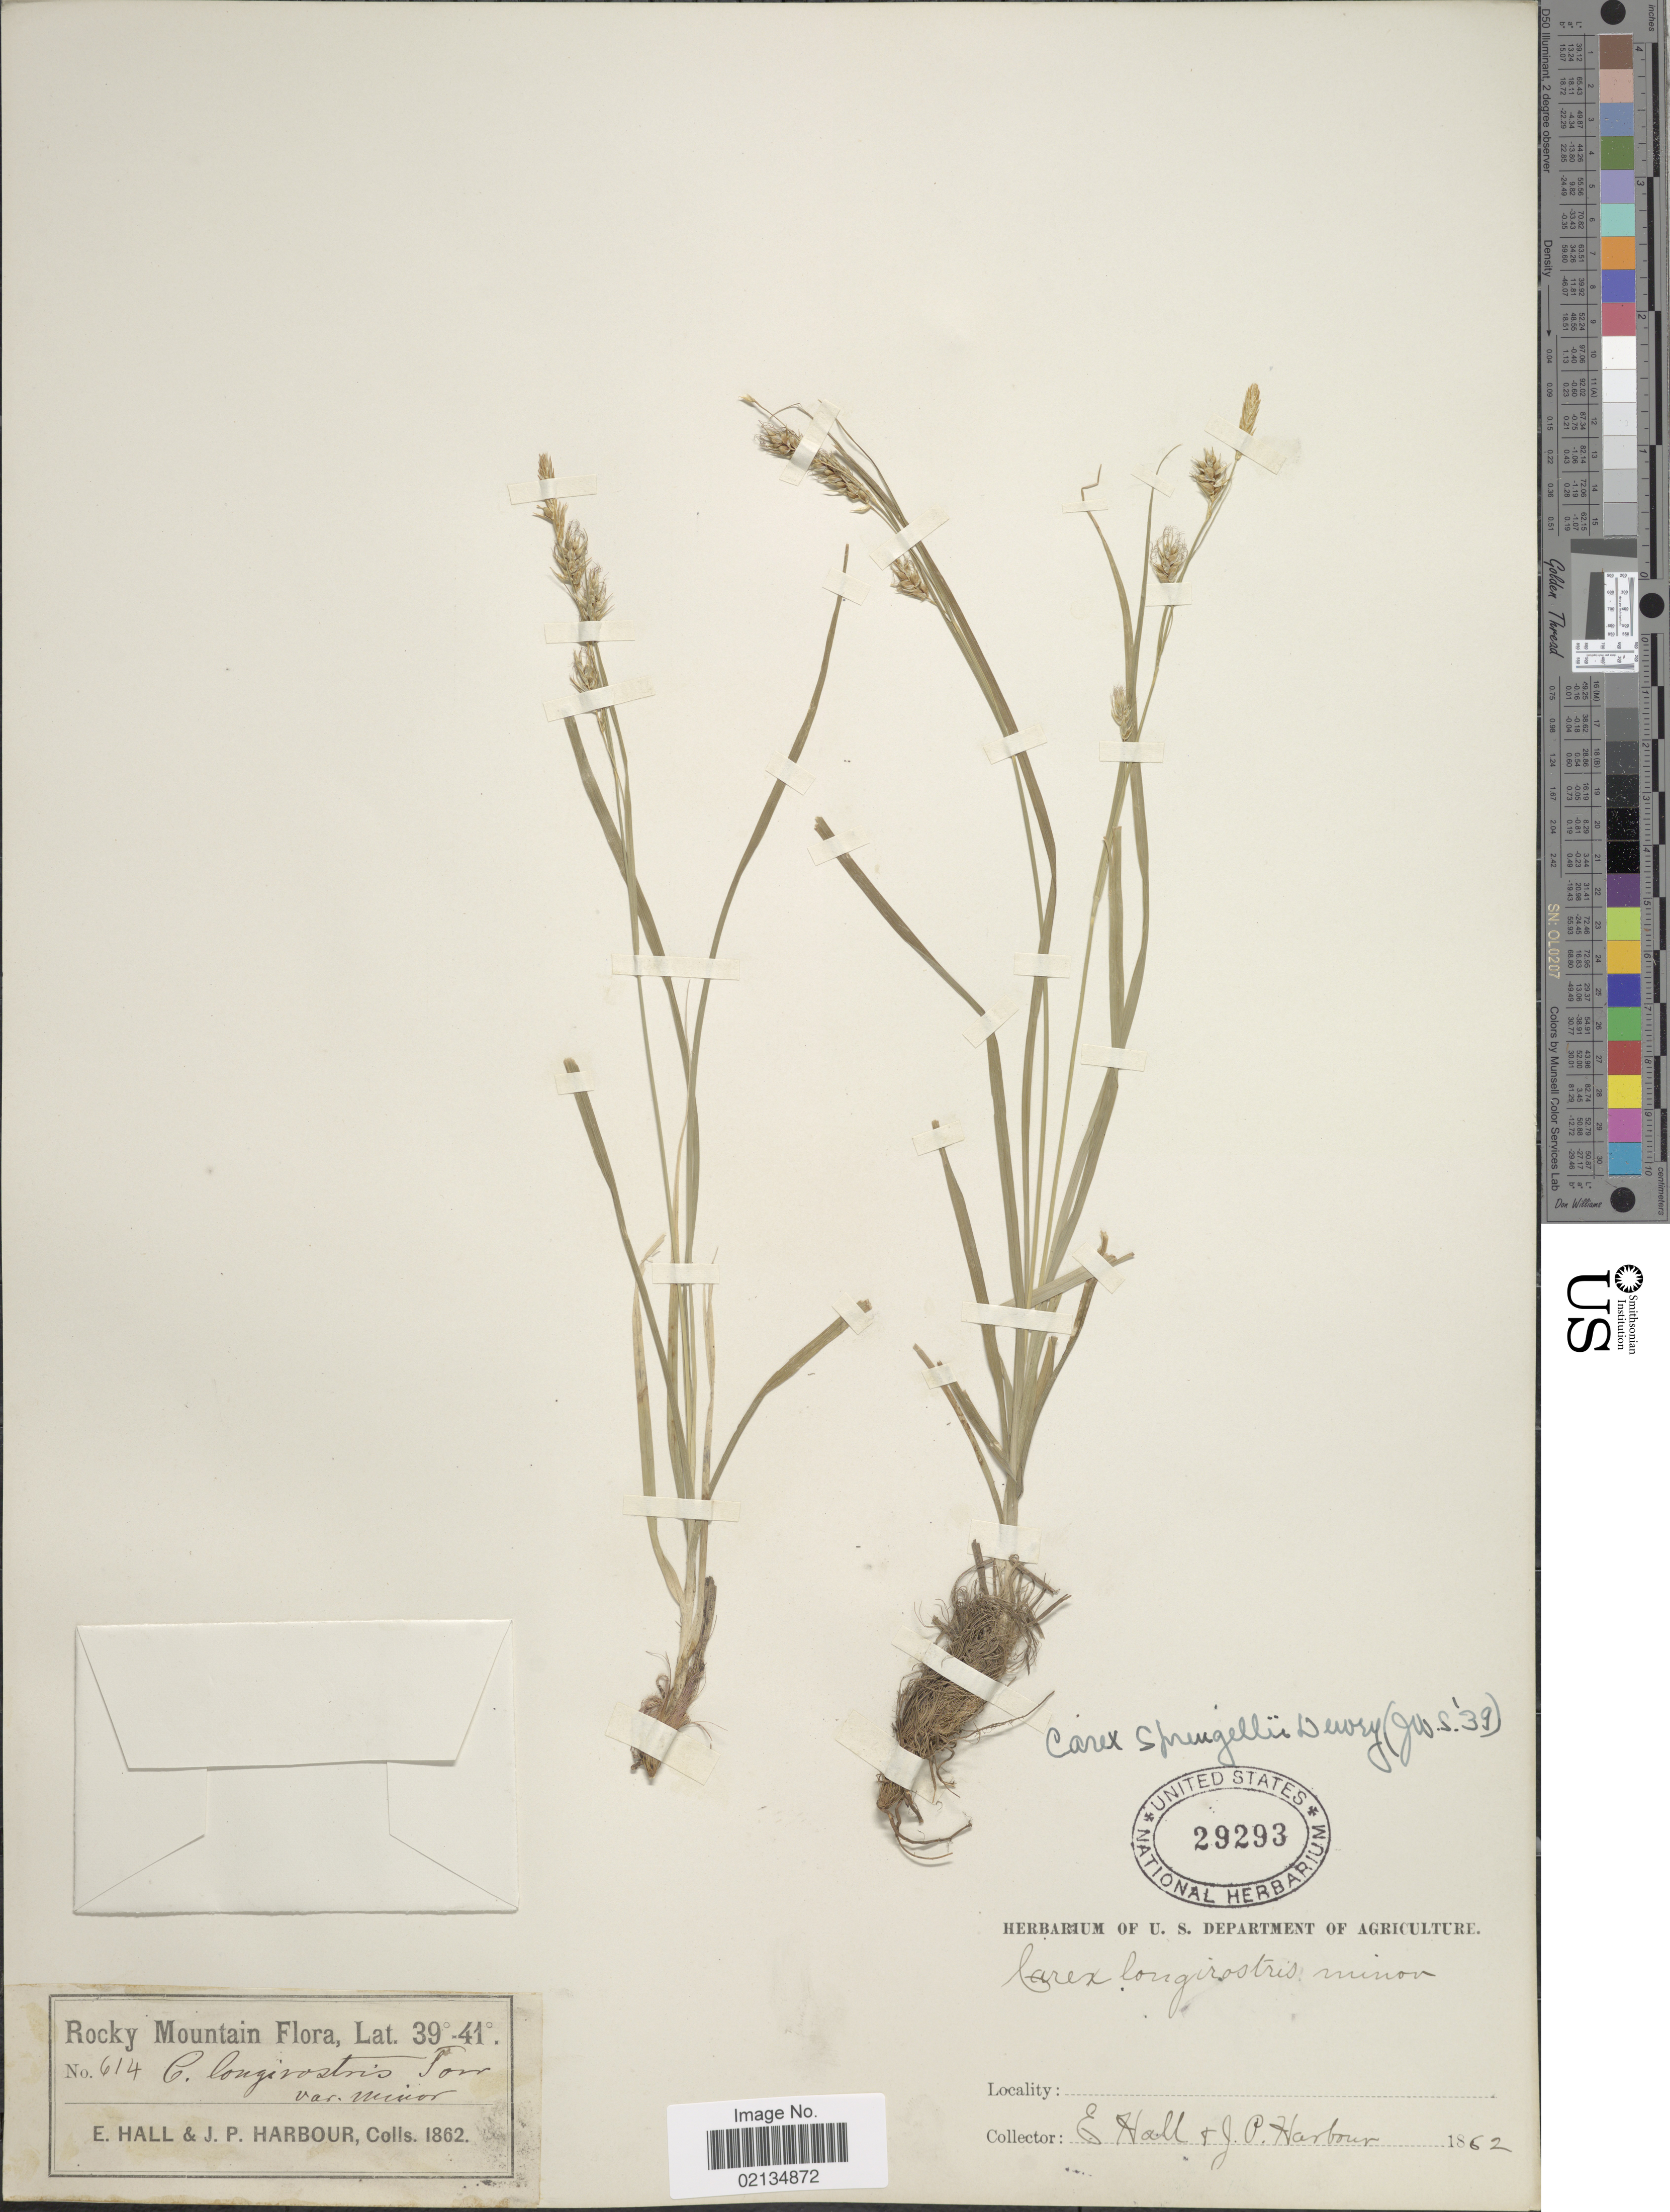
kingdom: Plantae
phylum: Tracheophyta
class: Liliopsida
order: Poales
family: Cyperaceae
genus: Carex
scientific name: Carex sprengelii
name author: Dewey ex Spreng.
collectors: E. Hall & J. Harbour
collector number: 614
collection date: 1862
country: United States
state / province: Colorado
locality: Rocky Mtns.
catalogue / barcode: US 29293